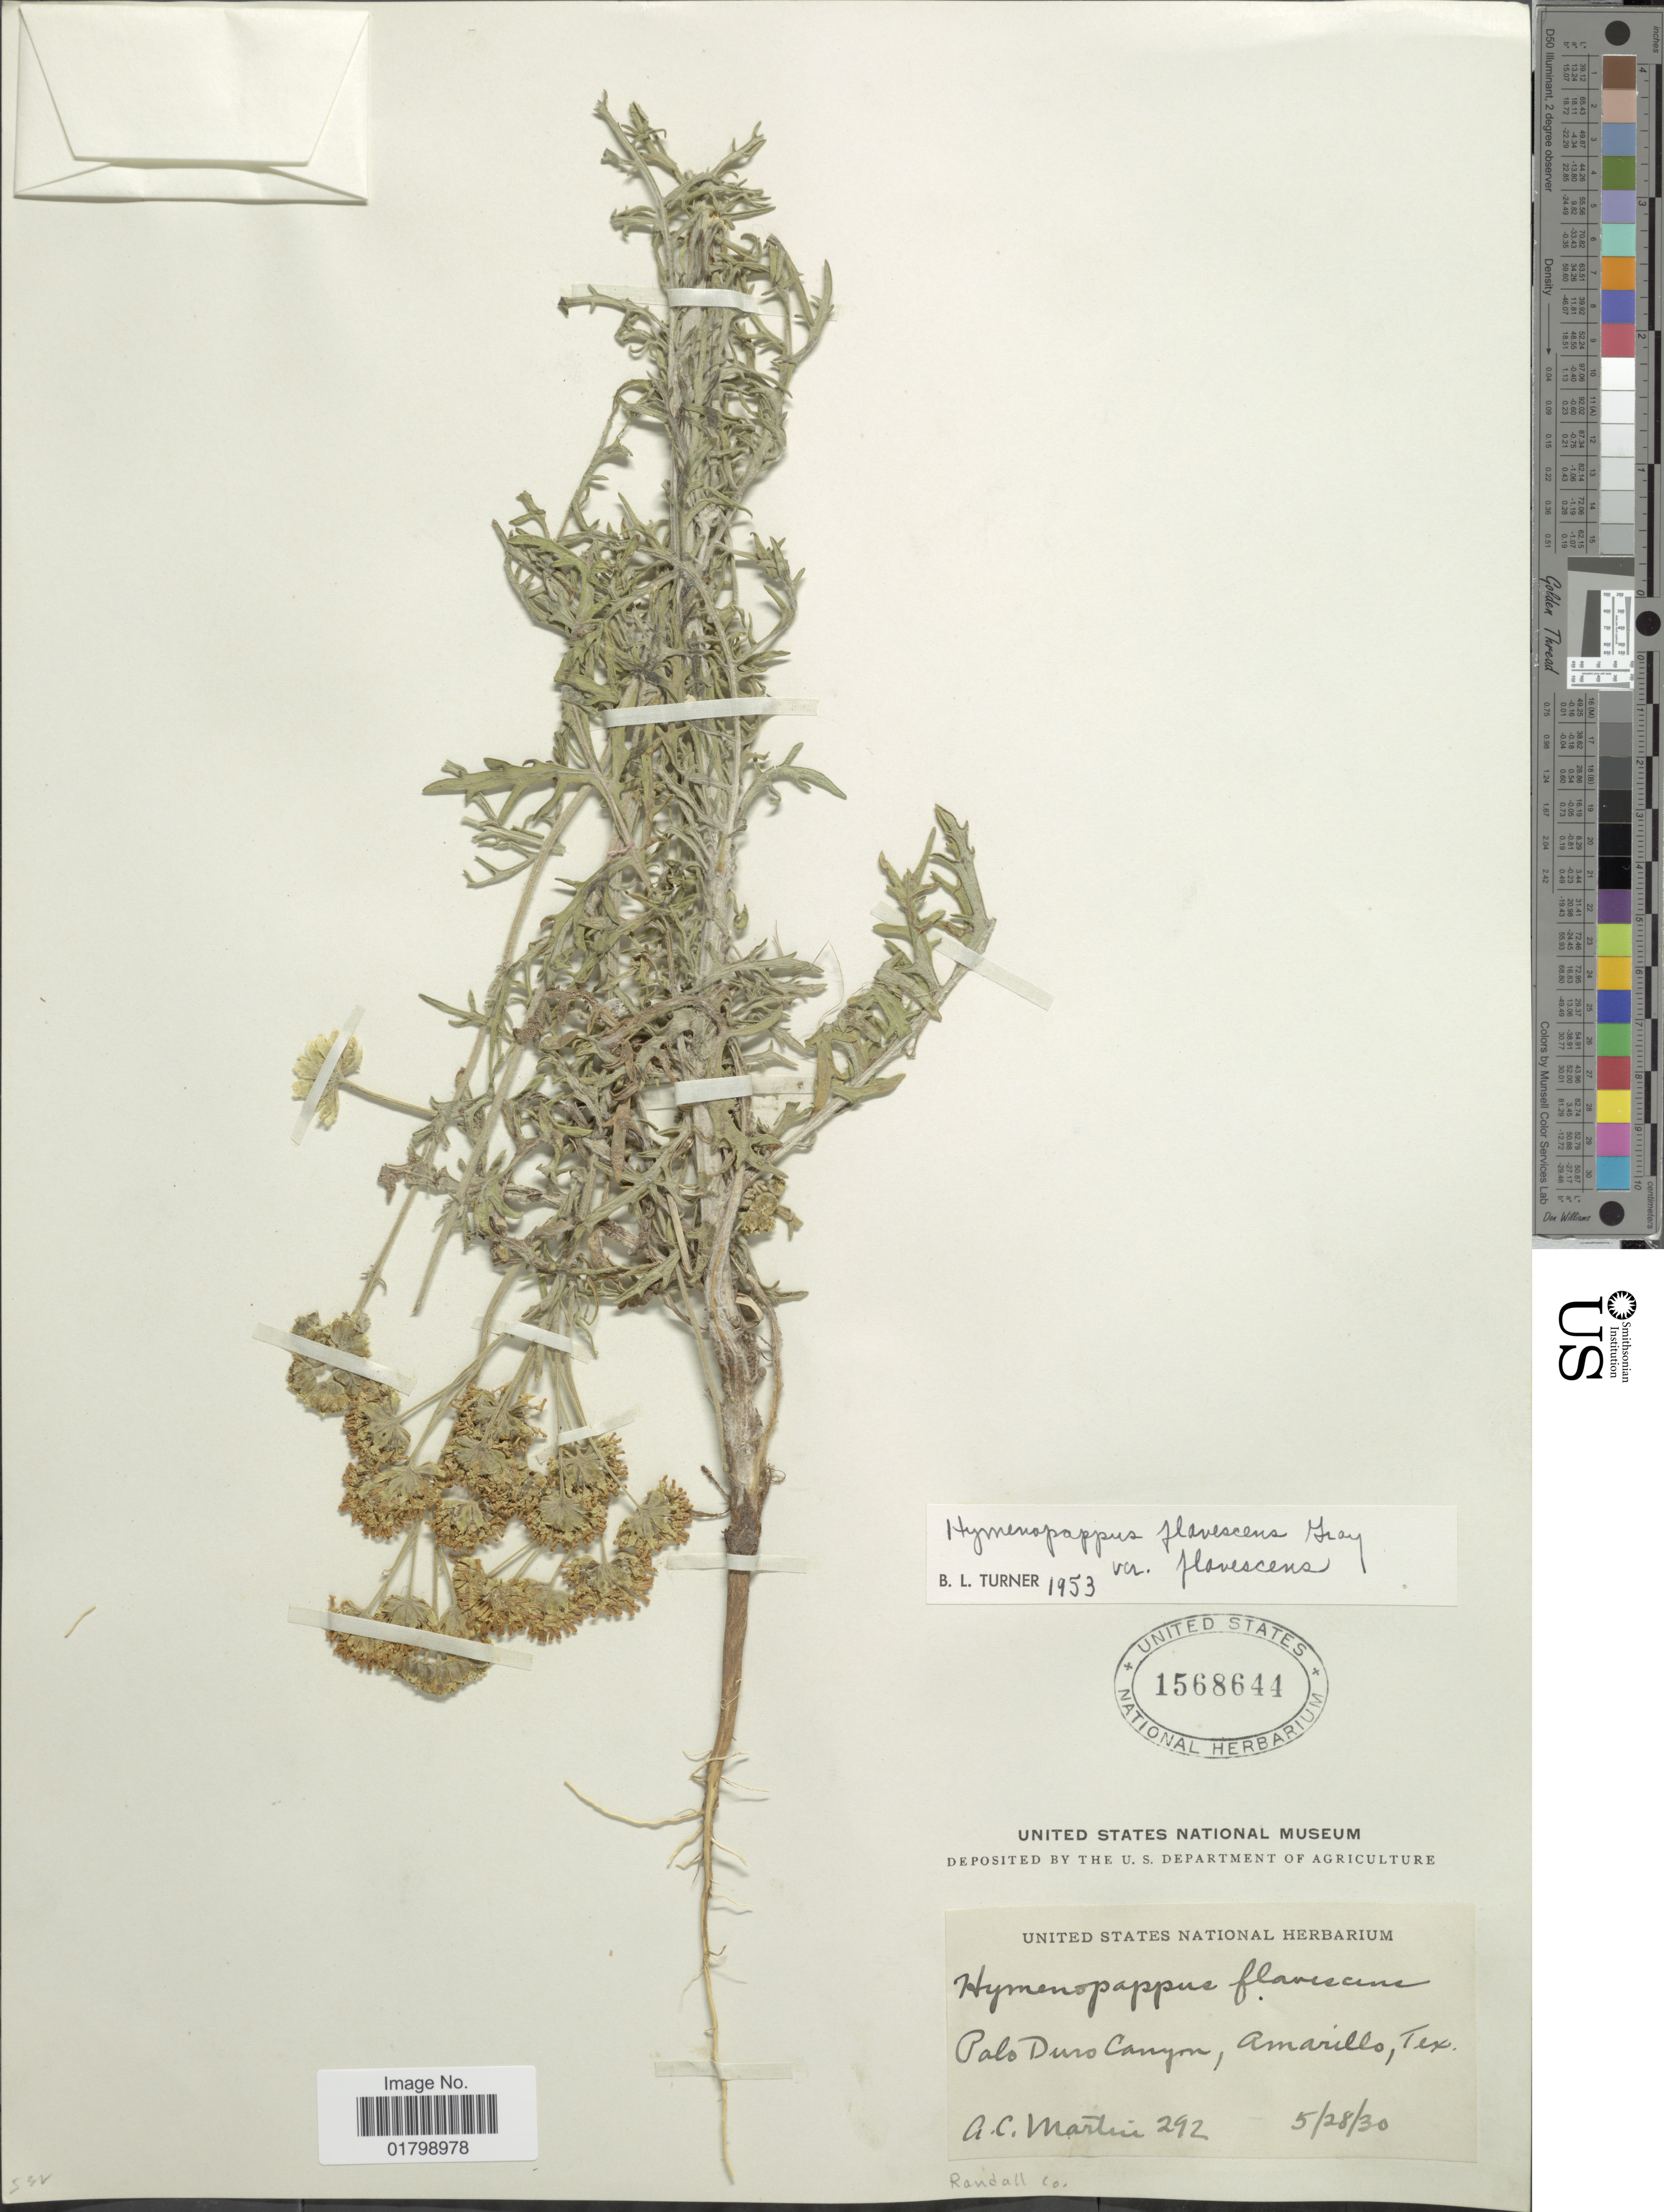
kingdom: Plantae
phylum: Tracheophyta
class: Magnoliopsida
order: Asterales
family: Asteraceae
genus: Hymenopappus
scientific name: Hymenopappus flavescens var. flavescens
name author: A. Gray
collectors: A. C. Martin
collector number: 292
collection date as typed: Transcribed d/m/y: 28/5/30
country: United States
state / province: Texas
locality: Palo Duro Canyon, Amarillo, Tex., Randall Co.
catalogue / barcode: US 1568644